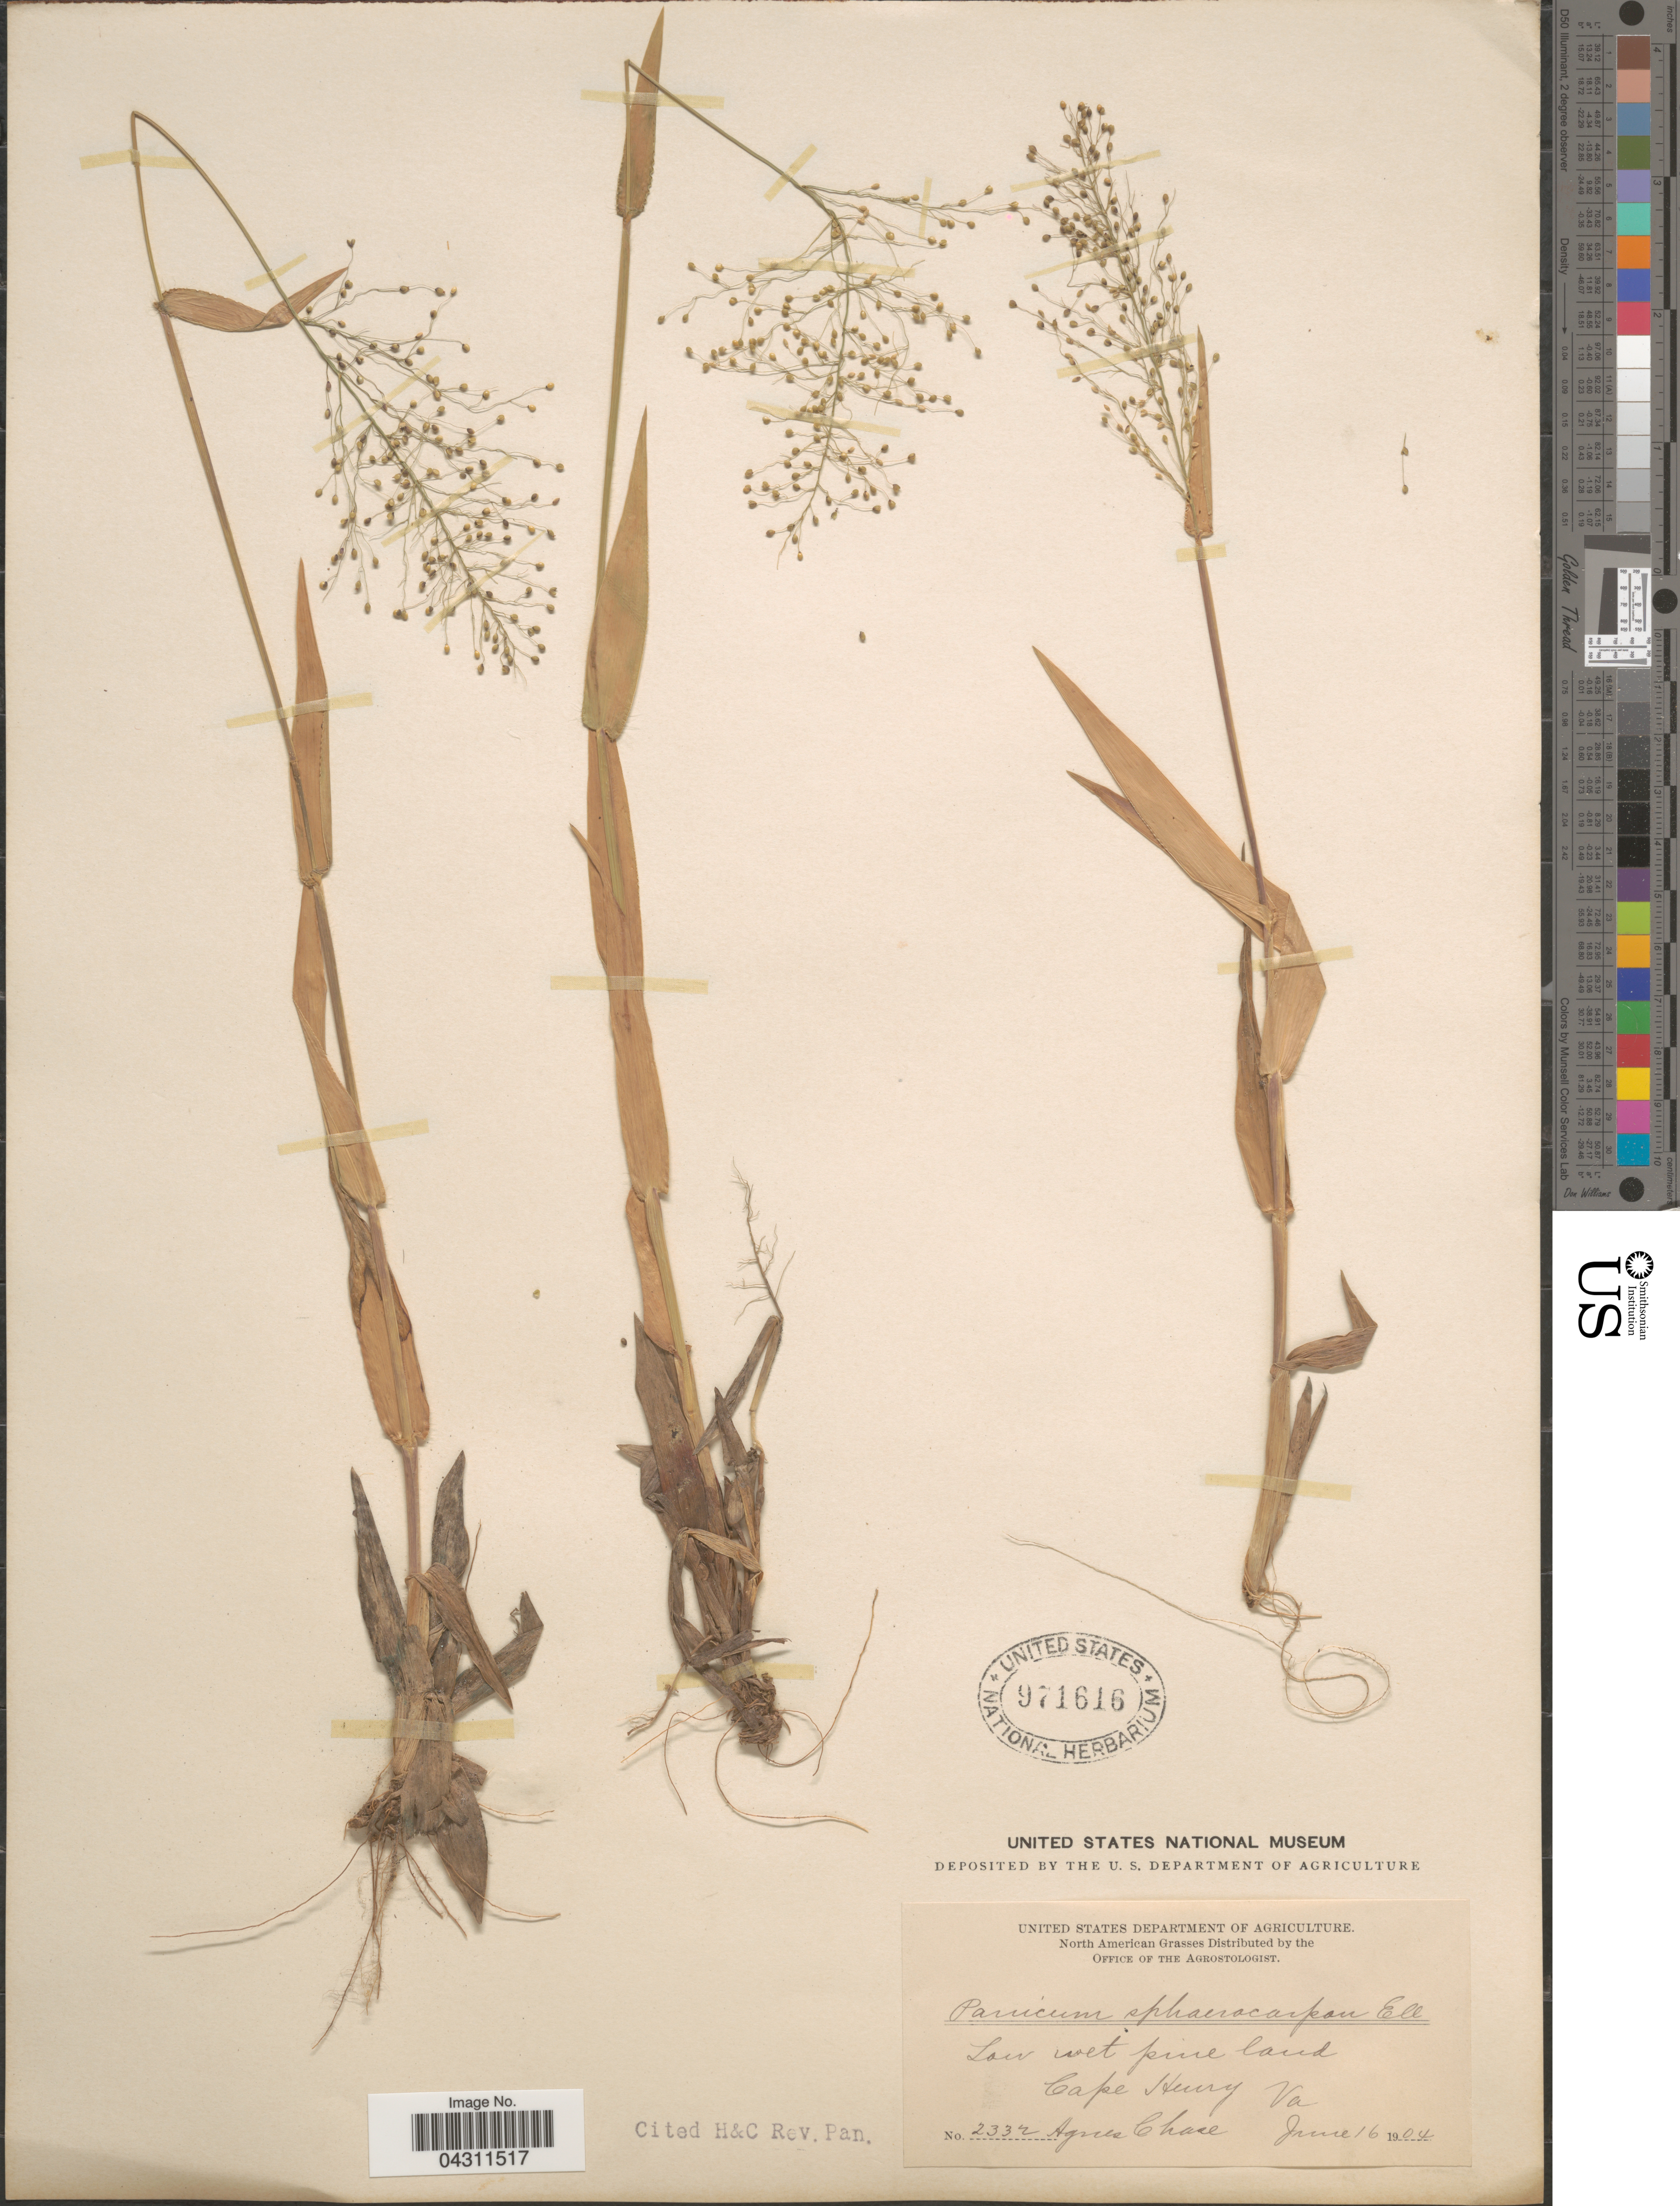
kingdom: Plantae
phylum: Tracheophyta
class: Liliopsida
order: Poales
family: Poaceae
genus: Dichanthelium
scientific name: Dichanthelium sphaerocarpon var. sphaerocarpon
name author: (Elliott) Gould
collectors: A. Chase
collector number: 2332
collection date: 1904-06-16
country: United States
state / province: Virginia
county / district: City of Virginia Beach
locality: Low wet pine land. Cape Henry.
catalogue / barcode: US 971616